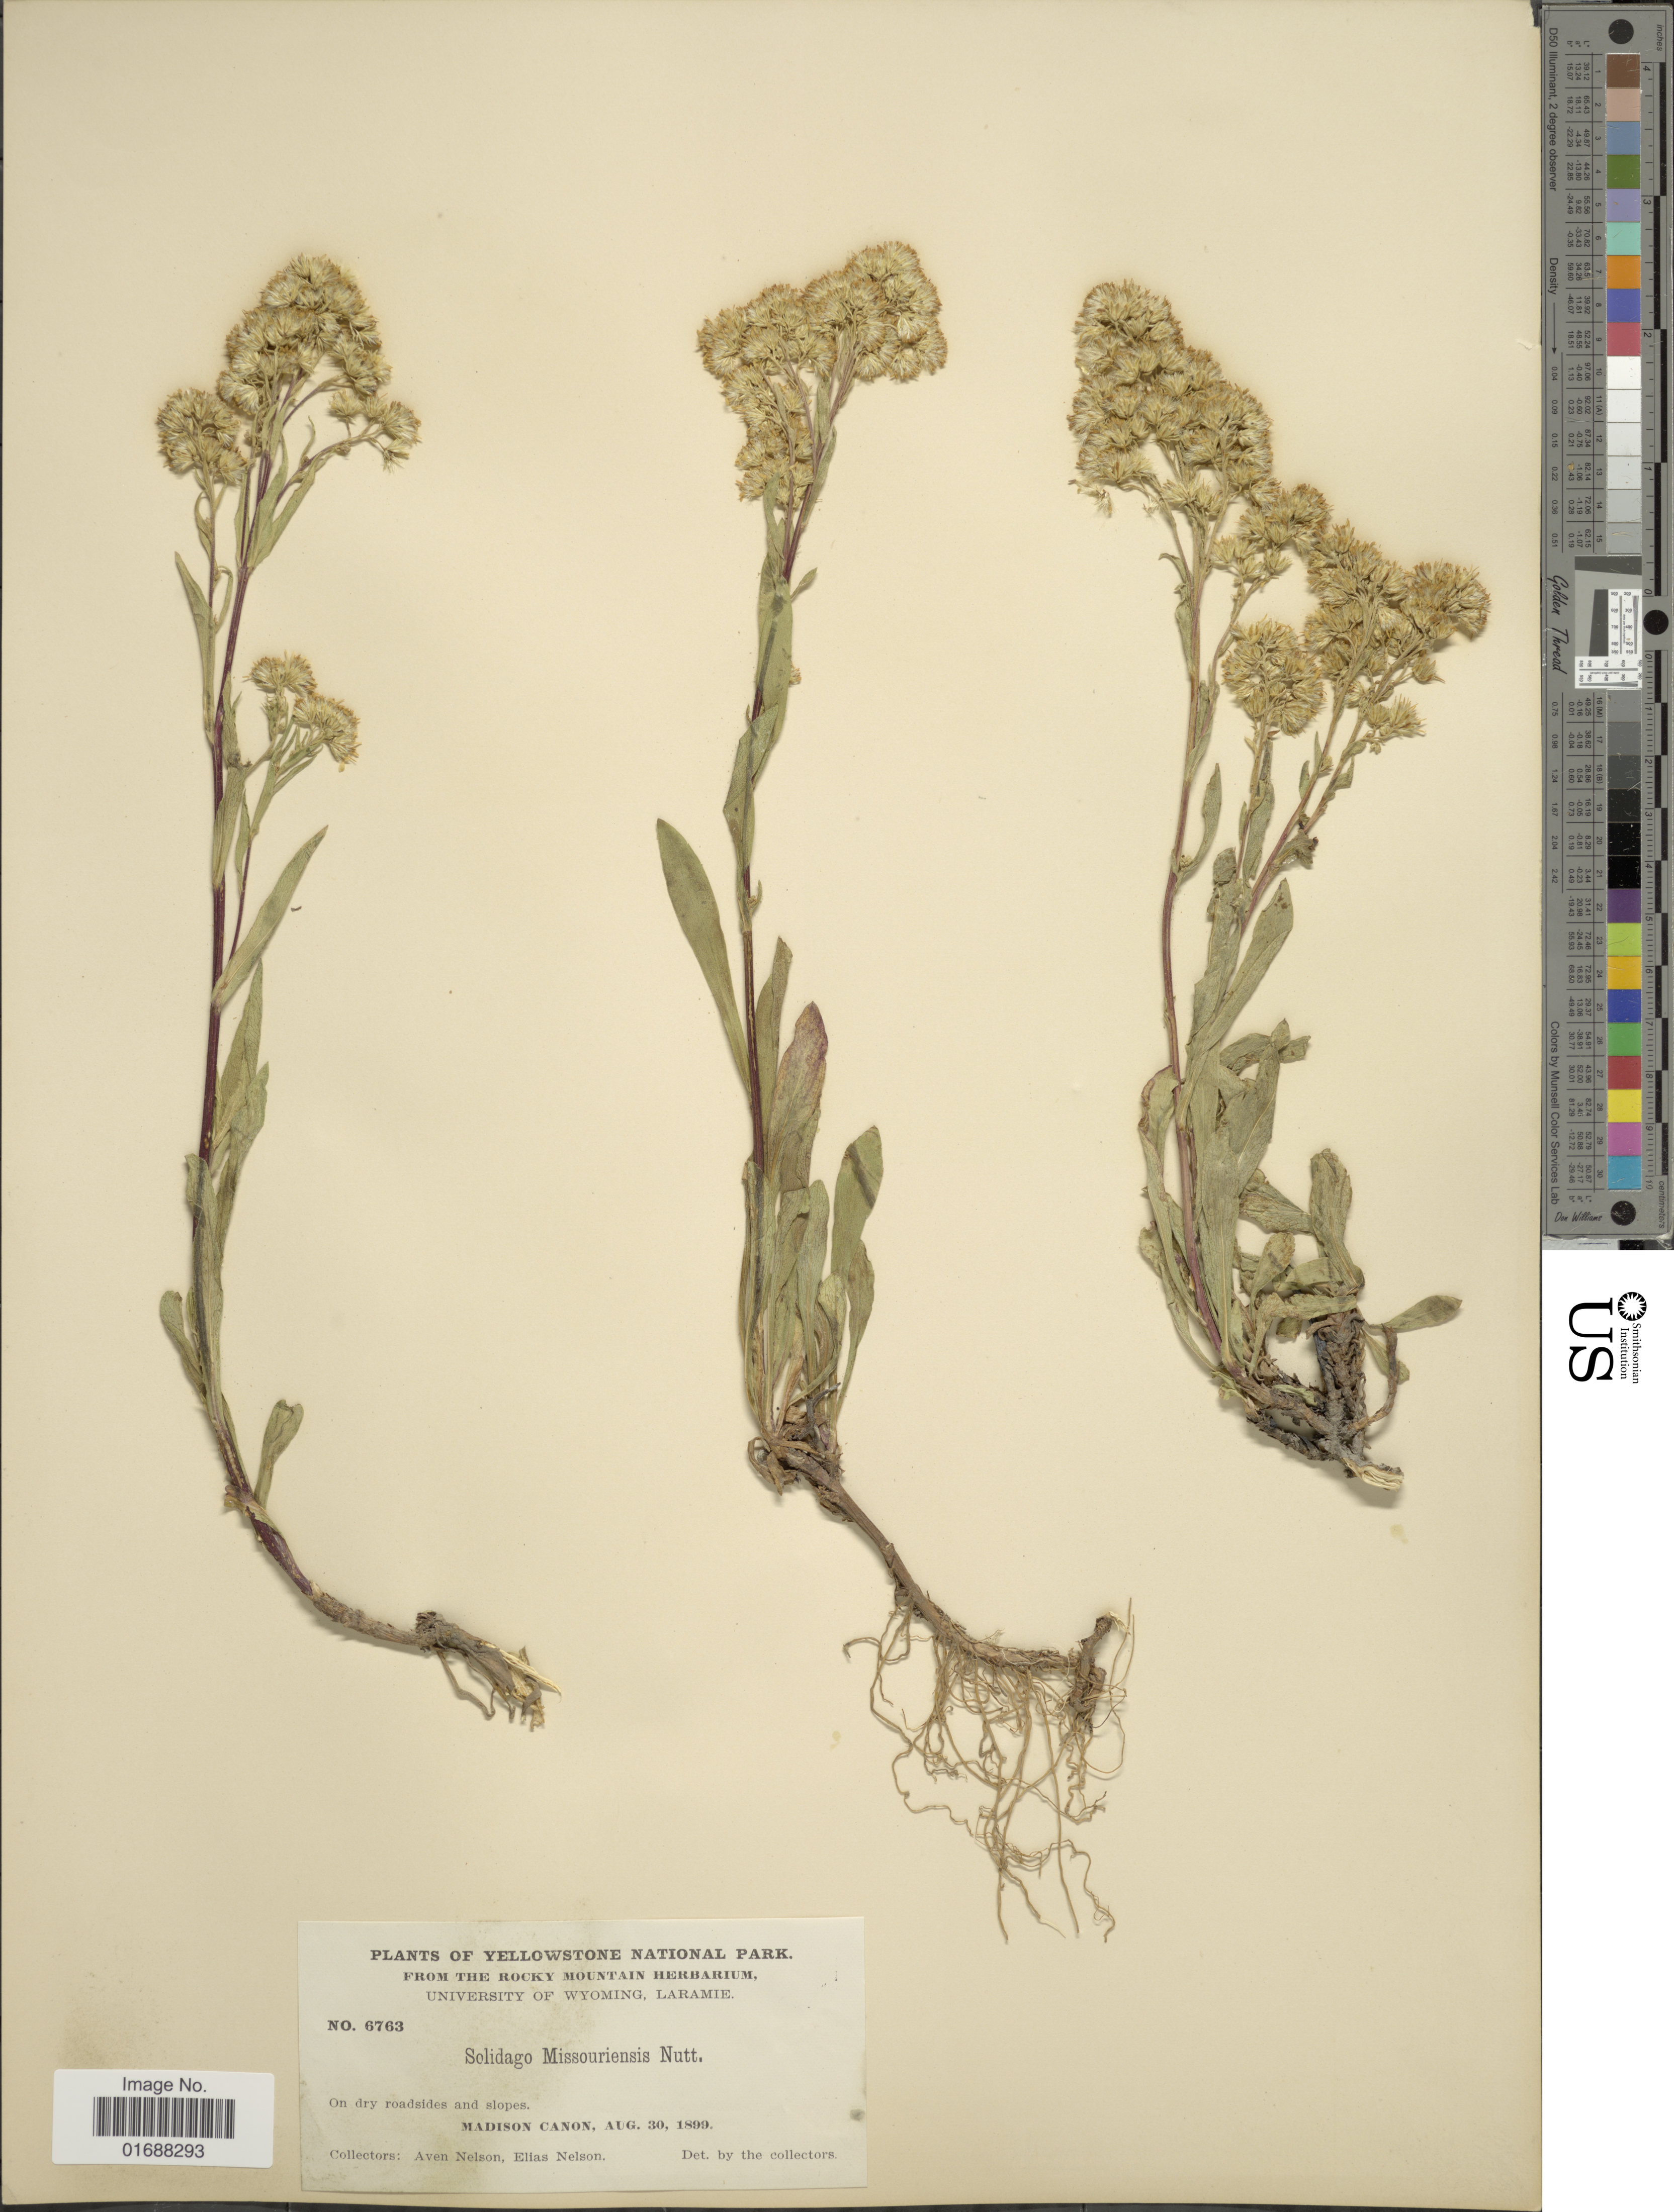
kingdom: Plantae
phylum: Tracheophyta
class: Magnoliopsida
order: Asterales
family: Asteraceae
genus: Solidago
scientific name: Solidago missouriensis var. missouriensis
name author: Nutt.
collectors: A. Nelson & E. Nelson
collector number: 6763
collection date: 1899-08-30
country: United States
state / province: Wyoming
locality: Yellowstone National Park. Madison Canon.